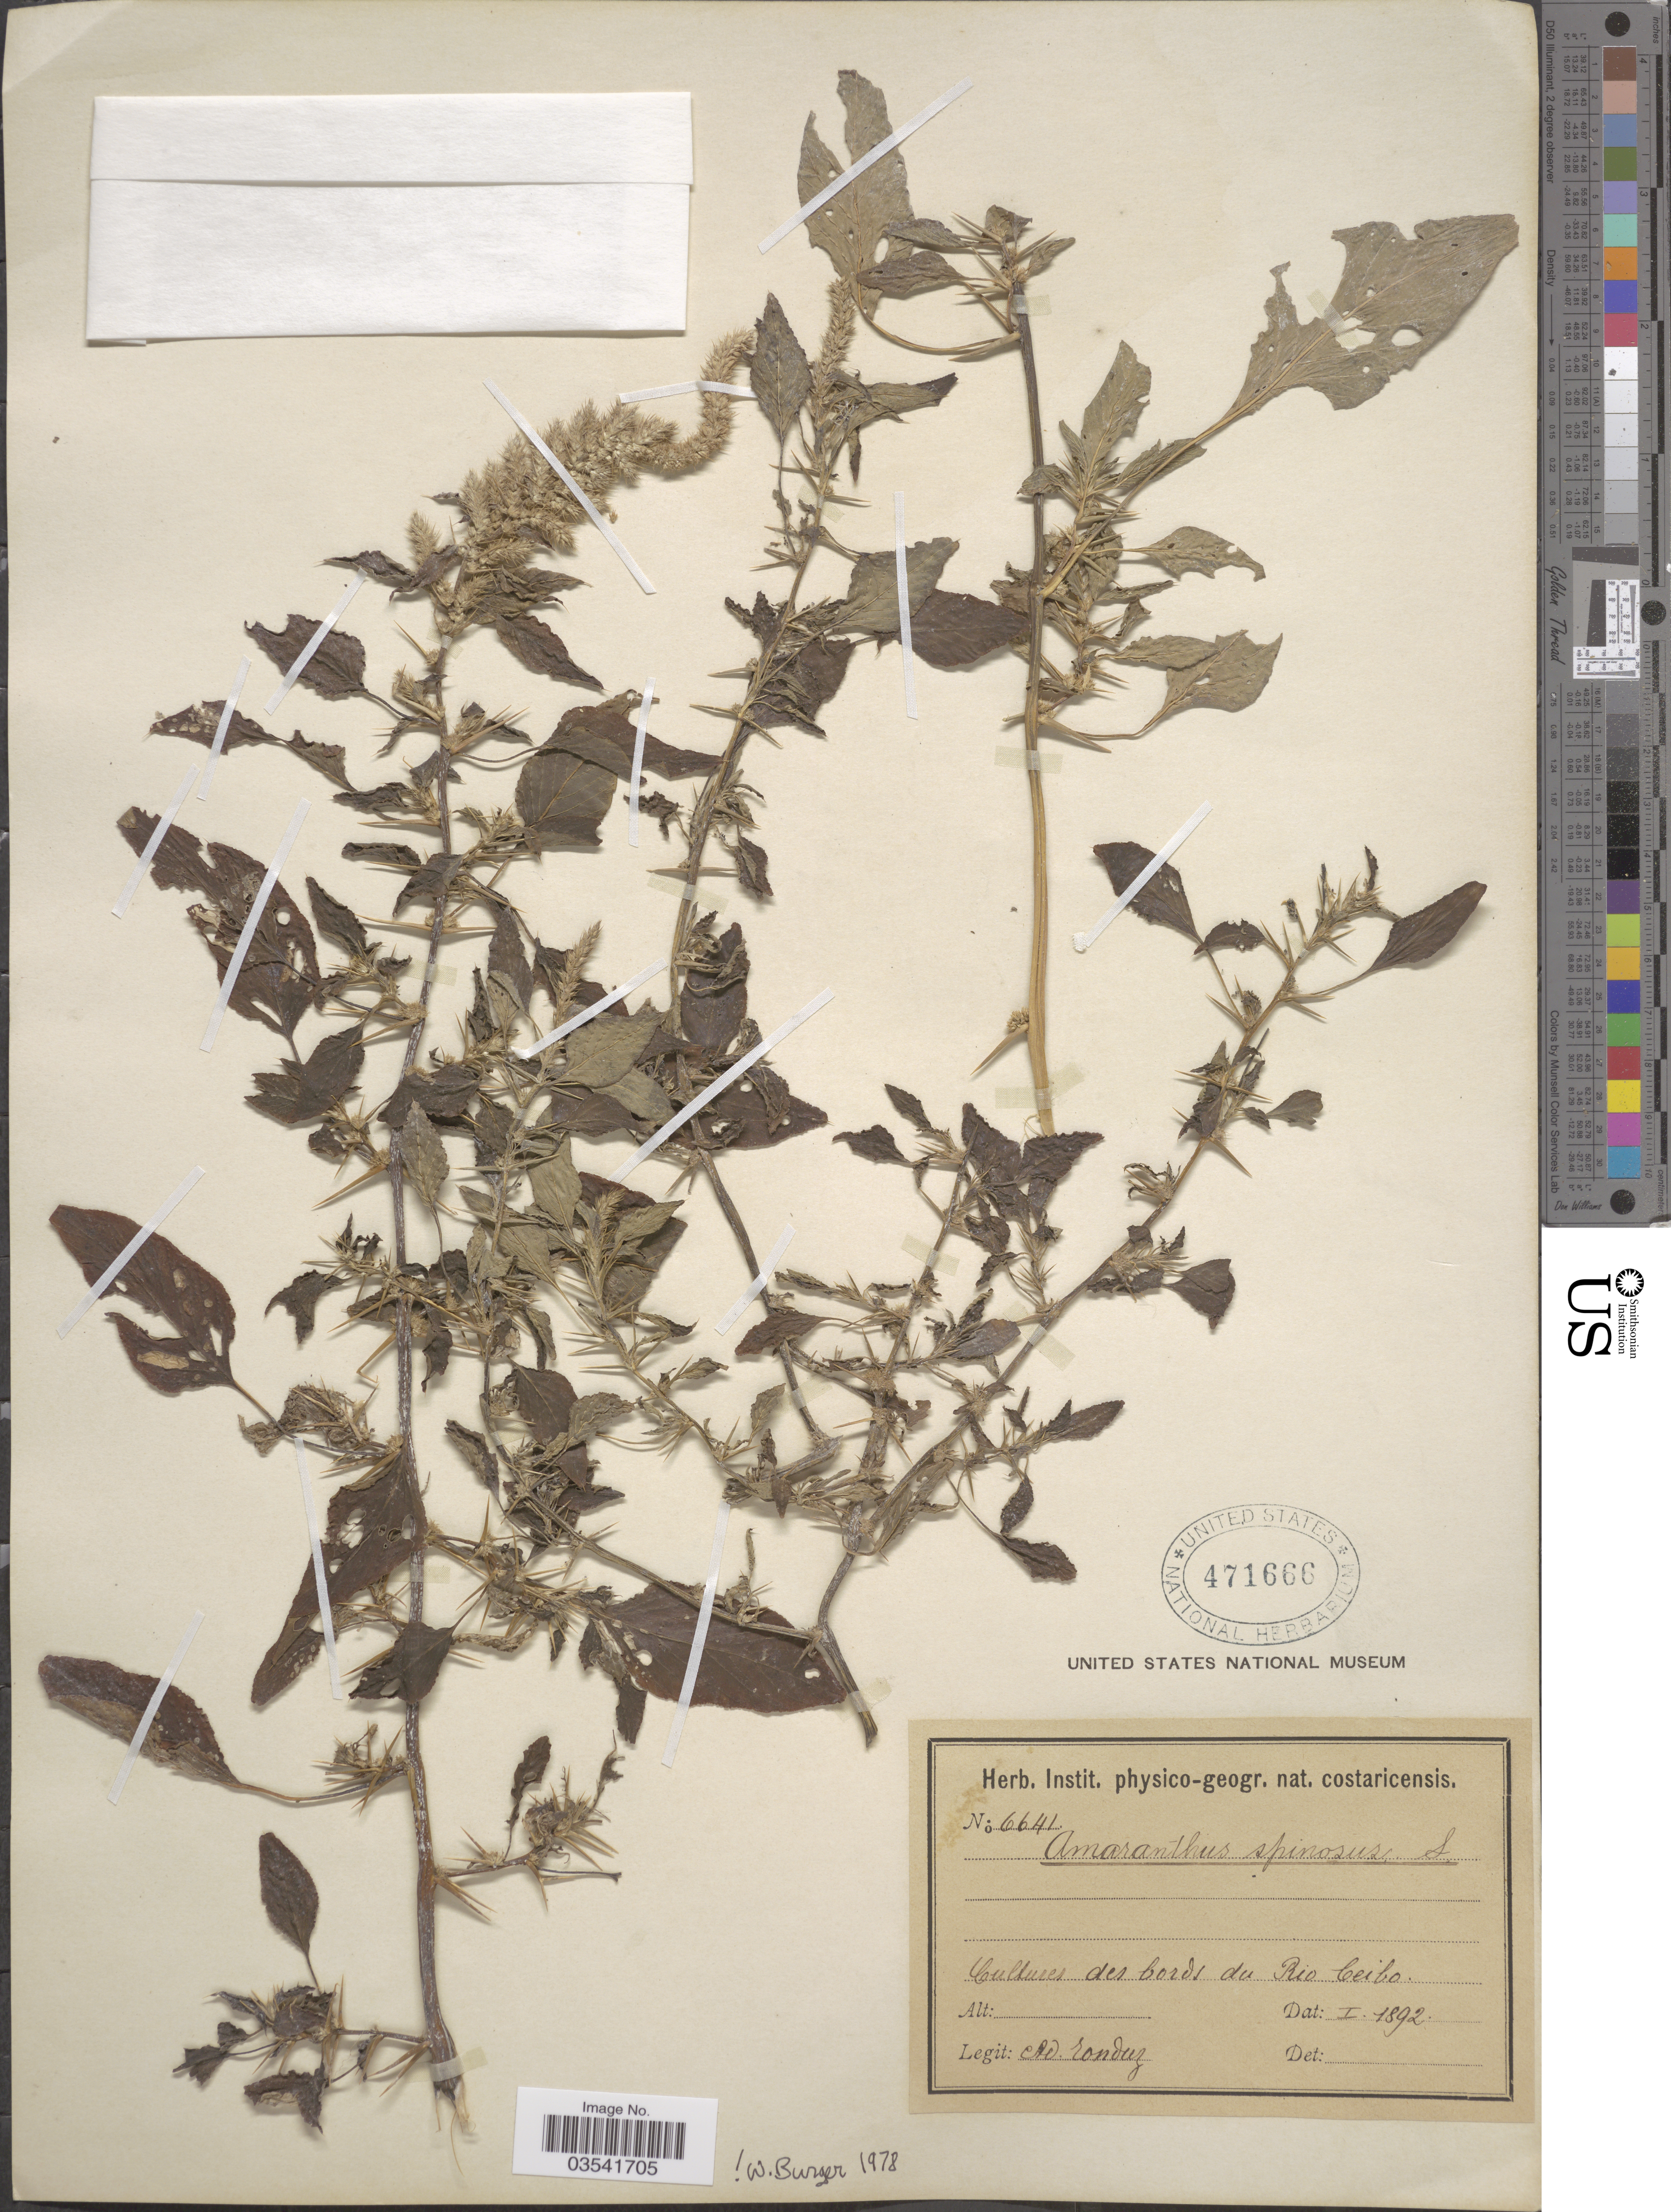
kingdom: Plantae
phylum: Tracheophyta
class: Magnoliopsida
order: Caryophyllales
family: Amaranthaceae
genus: Amaranthus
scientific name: Amaranthus spinosus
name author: L.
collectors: A. Tonduz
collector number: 6641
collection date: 1892-01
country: Costa Rica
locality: Cultures des bords du Rio Ceibo.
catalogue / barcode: US 471666